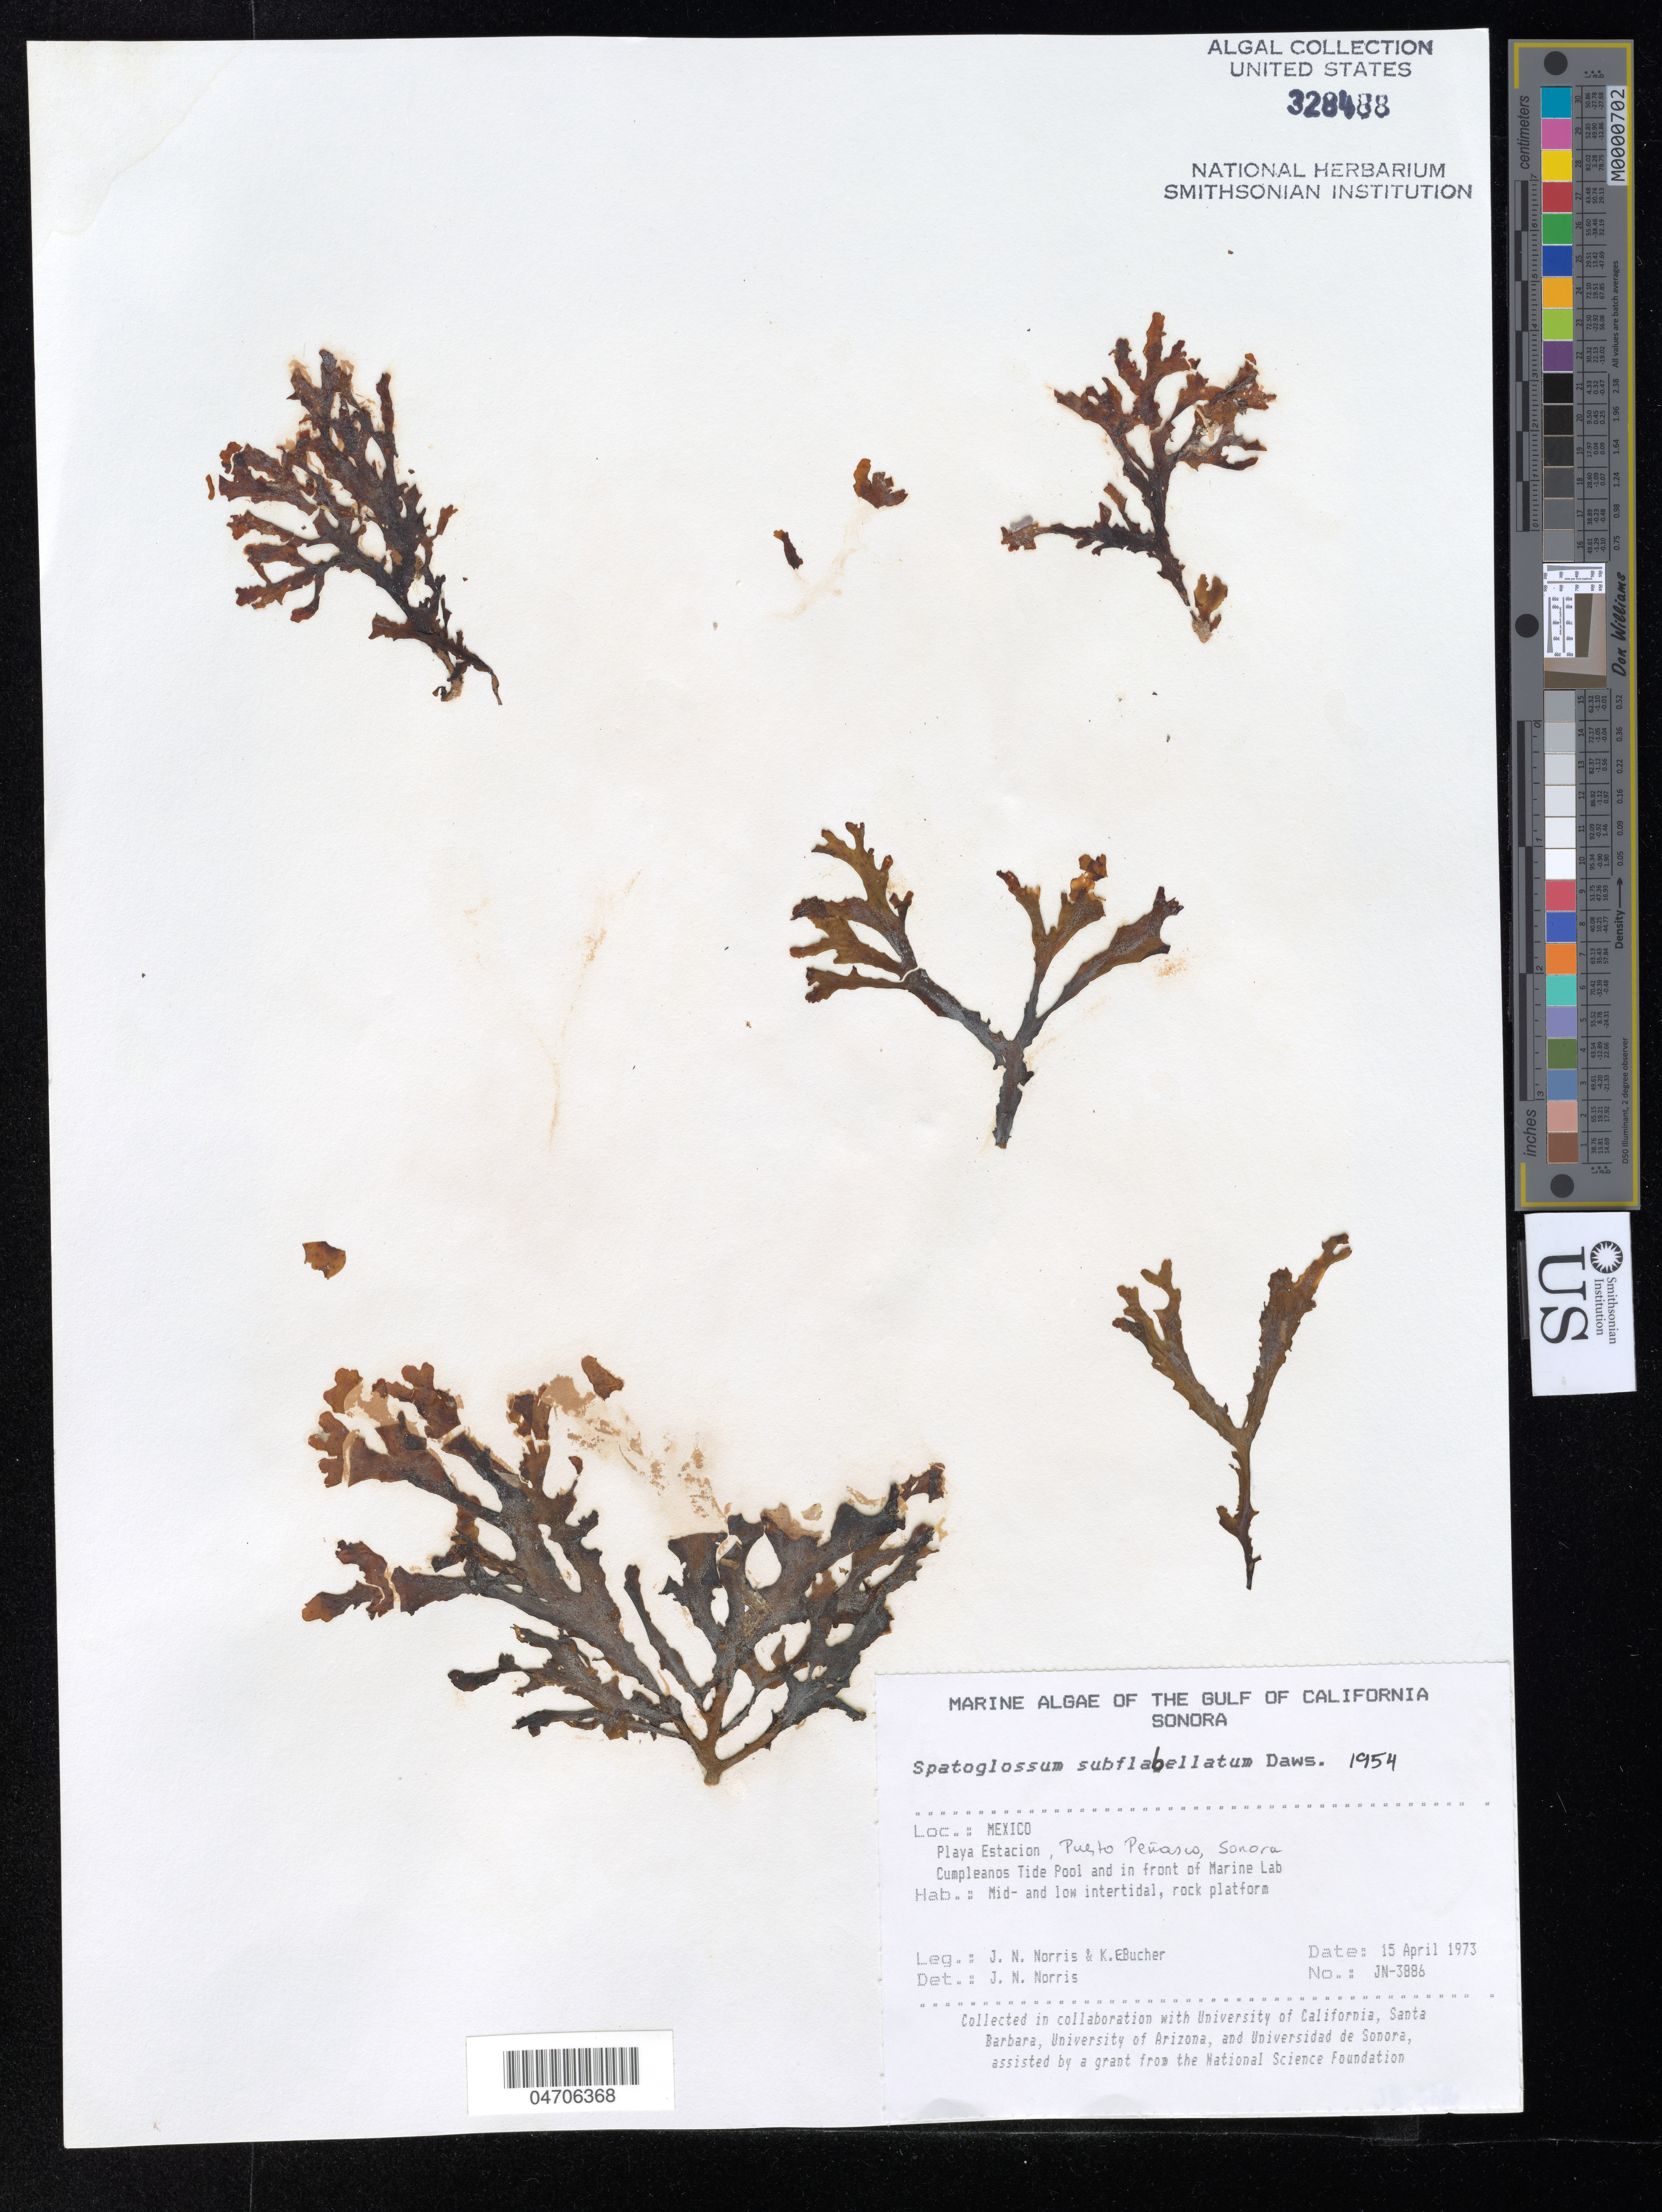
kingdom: Chromista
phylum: Ochrophyta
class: Phaeophyceae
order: Dictyotales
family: Dictyotaceae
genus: Spatoglossum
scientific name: Spatoglossum subflabellatum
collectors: J. Norris & K. E. Bucher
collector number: JN-3886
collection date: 1973-04-15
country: Mexico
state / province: Sonora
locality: The Gulf of California Sonora. Playa Estacion, Puerto Peñasco, Sonora. Cumpleanos Tide Pool and in front of Marine Lab.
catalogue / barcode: US 328488